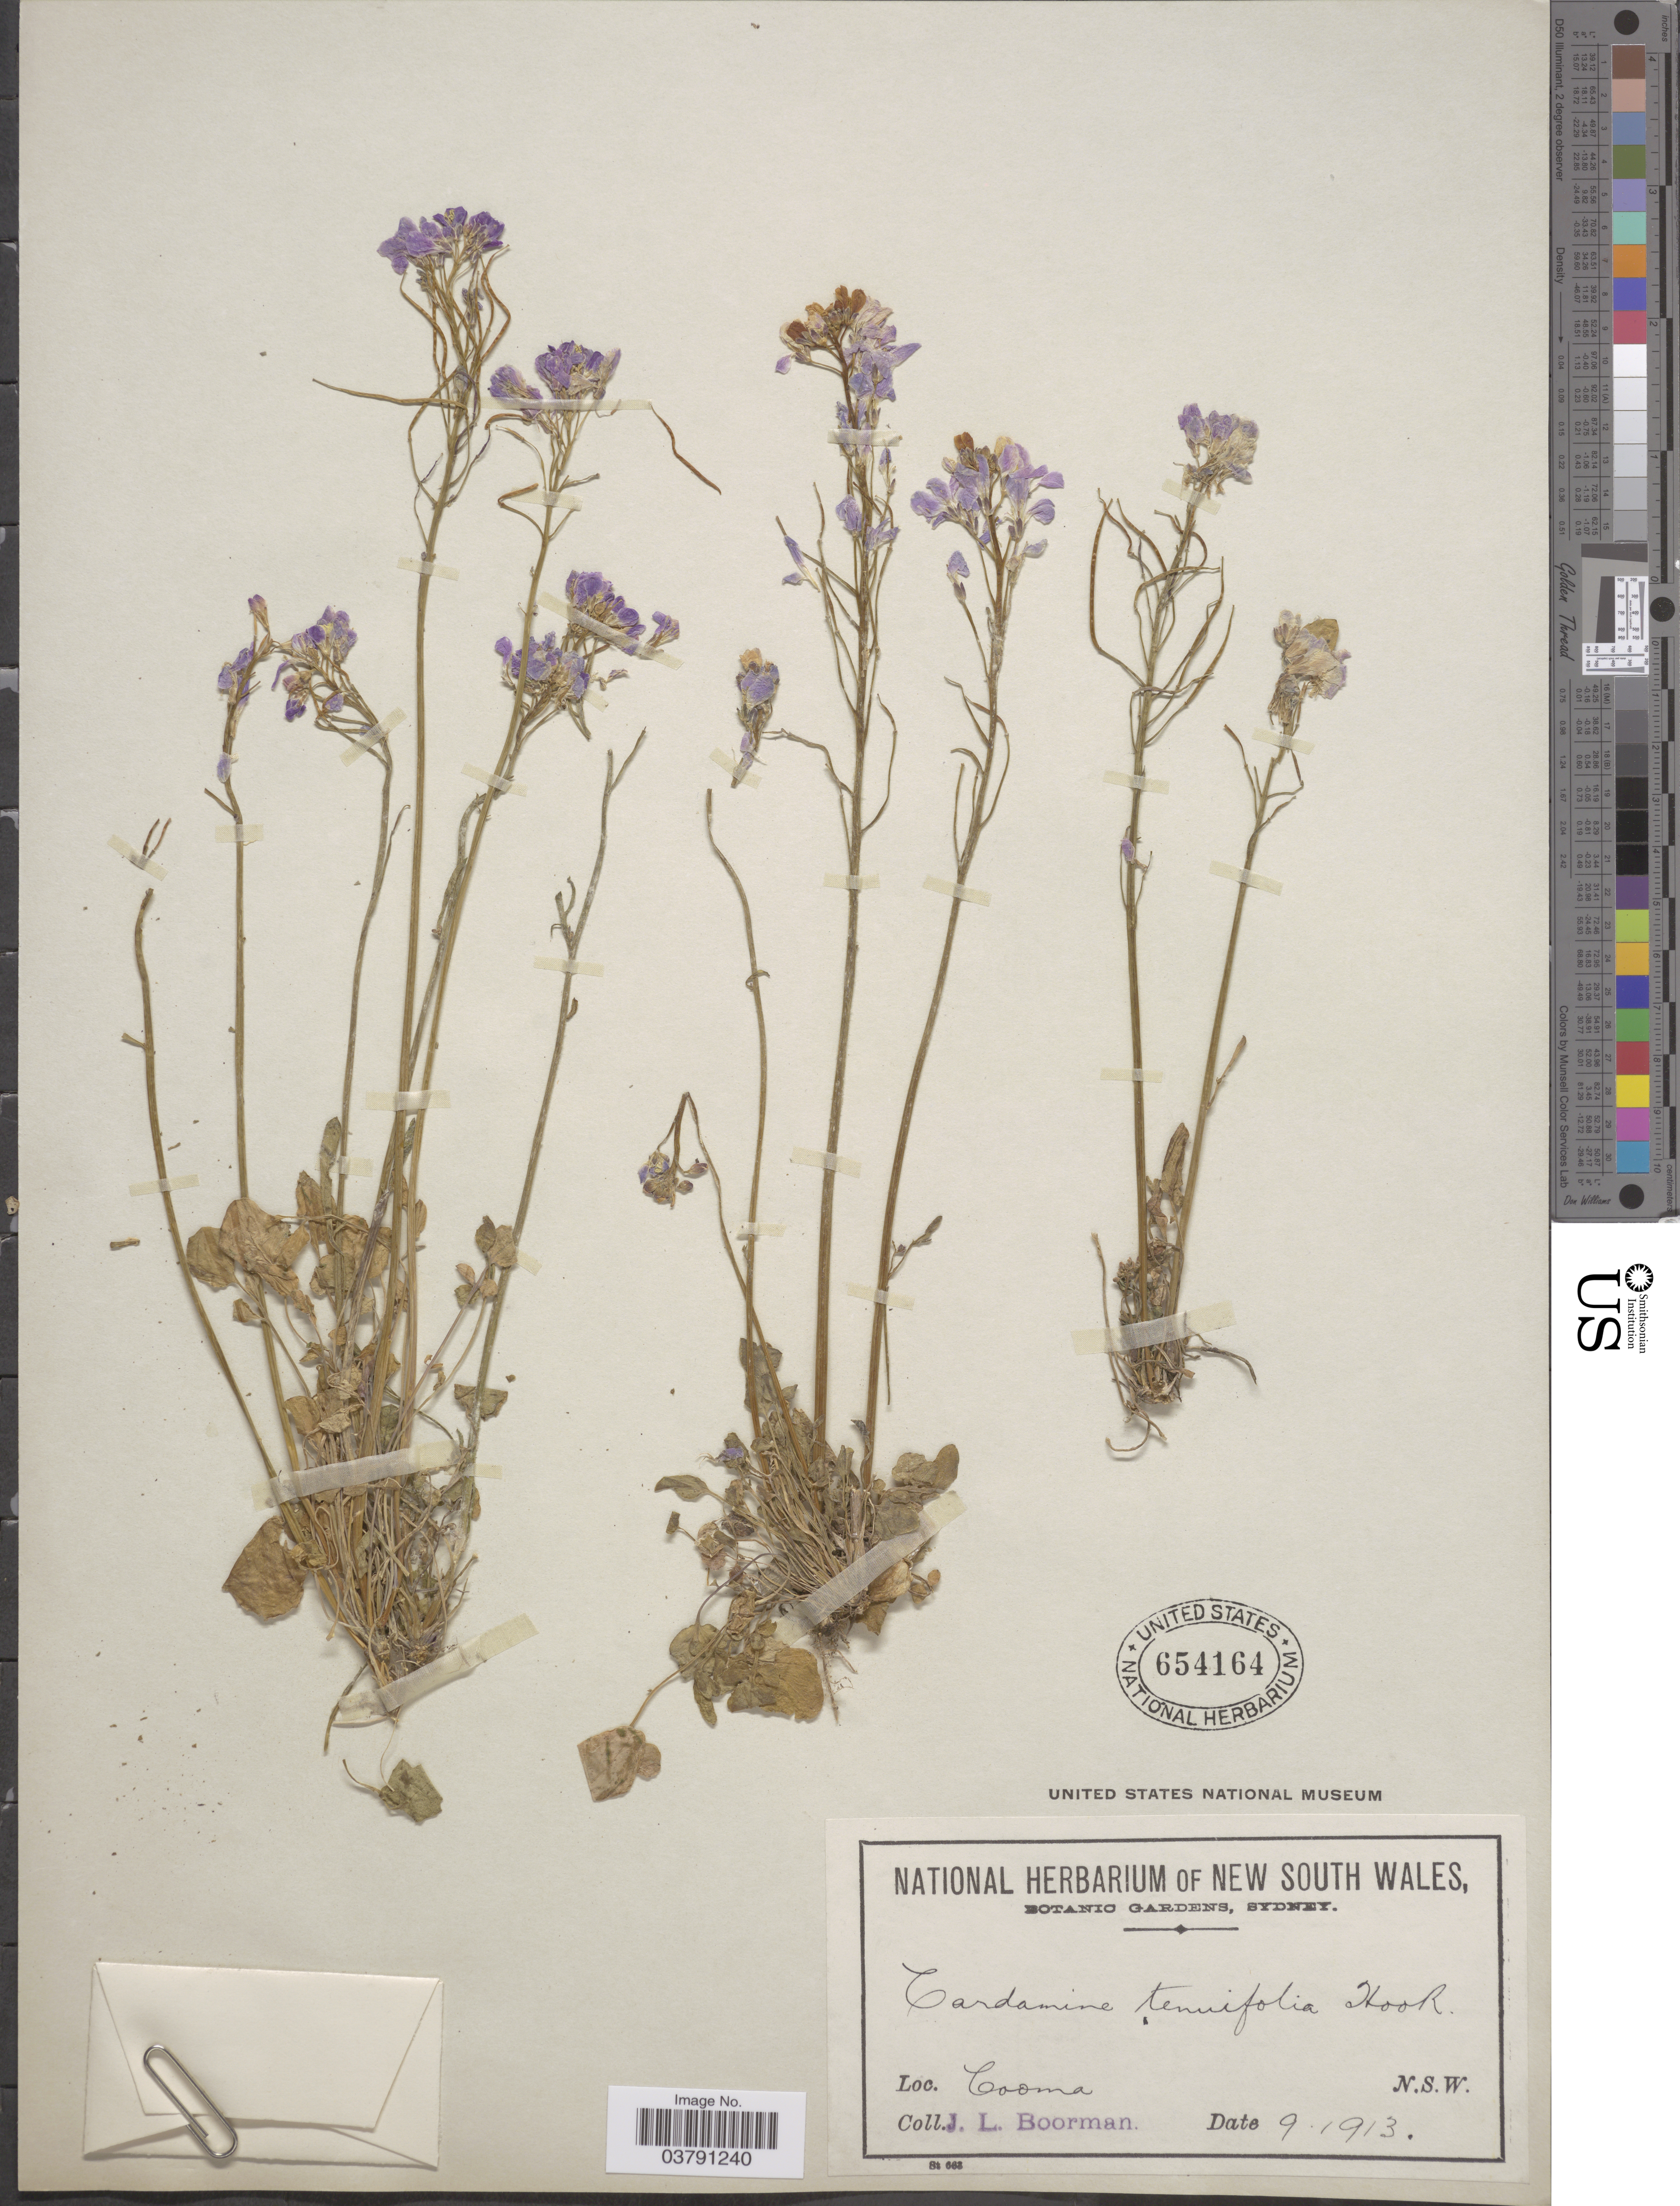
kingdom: Plantae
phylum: Tracheophyta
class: Magnoliopsida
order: Brassicales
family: Brassicaceae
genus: Cardamine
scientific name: Cardamine tenuifolia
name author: Hook.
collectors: J. Boorman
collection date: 1913-09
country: Australia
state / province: New South Wales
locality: Cooma.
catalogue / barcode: US 654164